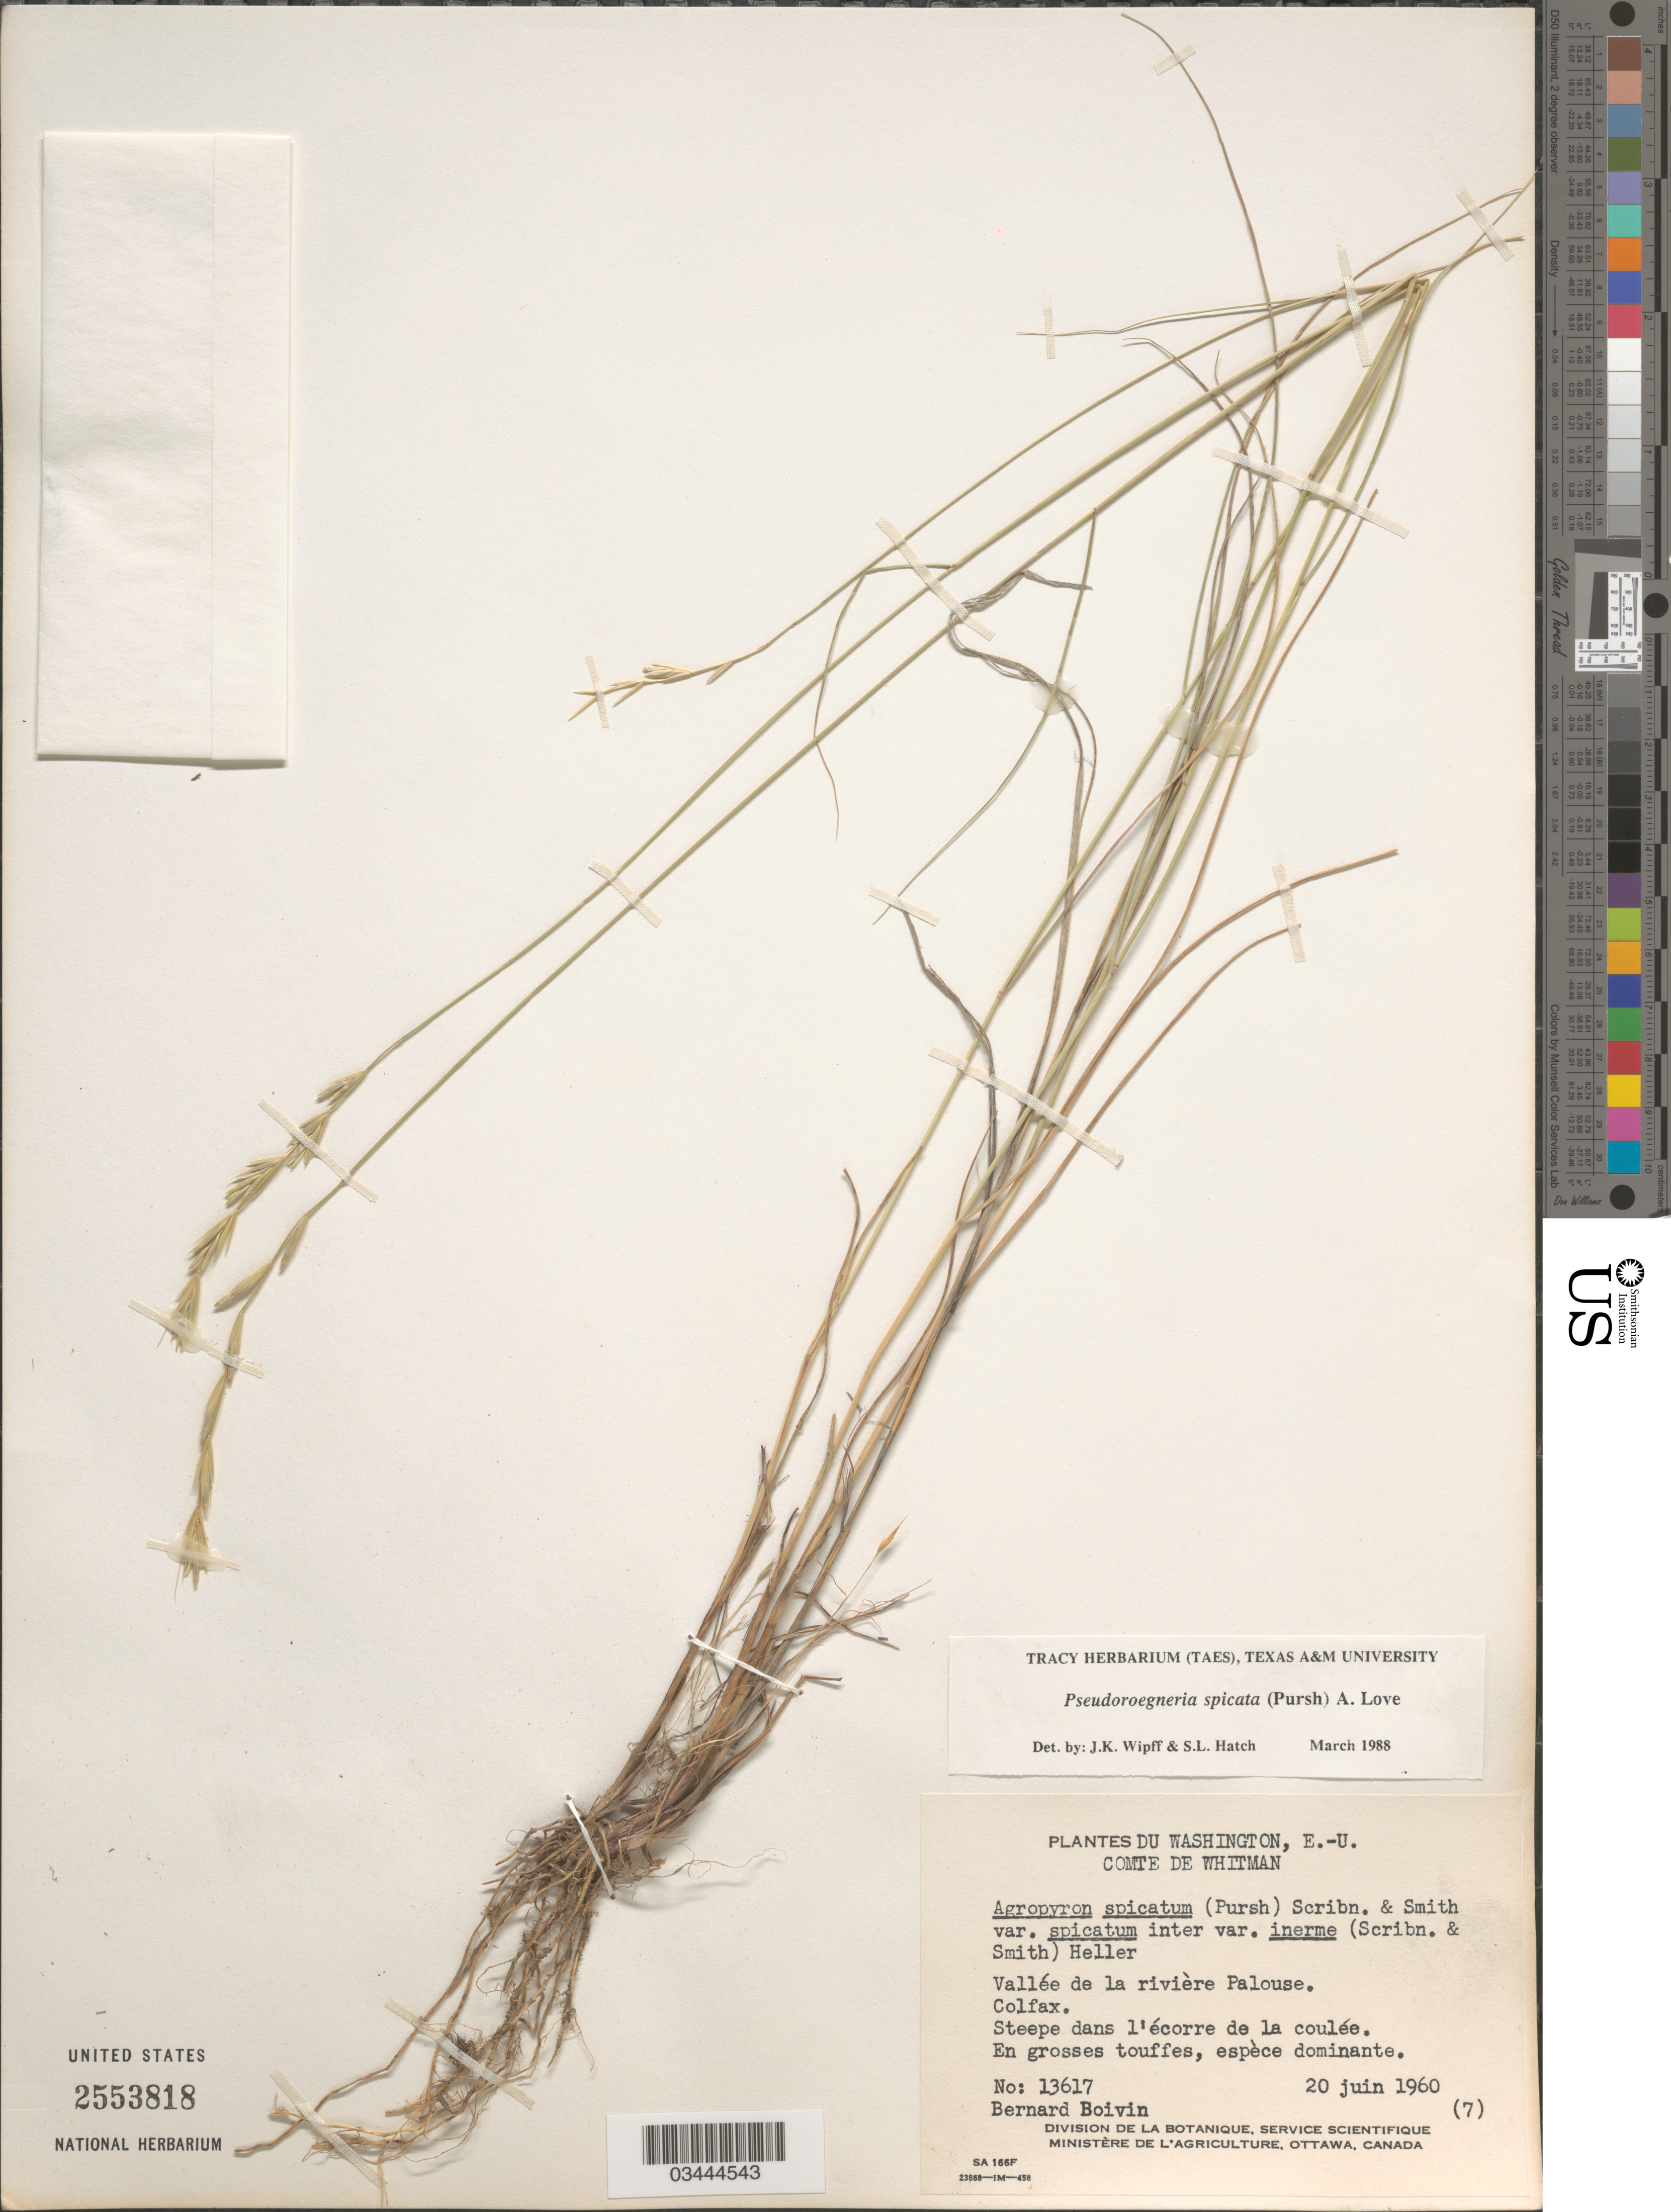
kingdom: Plantae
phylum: Tracheophyta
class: Liliopsida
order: Poales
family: Poaceae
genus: Pseudoroegneria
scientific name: Pseudoroegneria spicata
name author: (Pursh) Á. Löve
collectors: J. R. B. Boivin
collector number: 13617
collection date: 1960-06-20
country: United States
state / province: Washington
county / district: Whitman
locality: Washington, E.-U. Comte de Whitman. Vallée de la rivière Palouse. Colfax.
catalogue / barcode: US 2553818